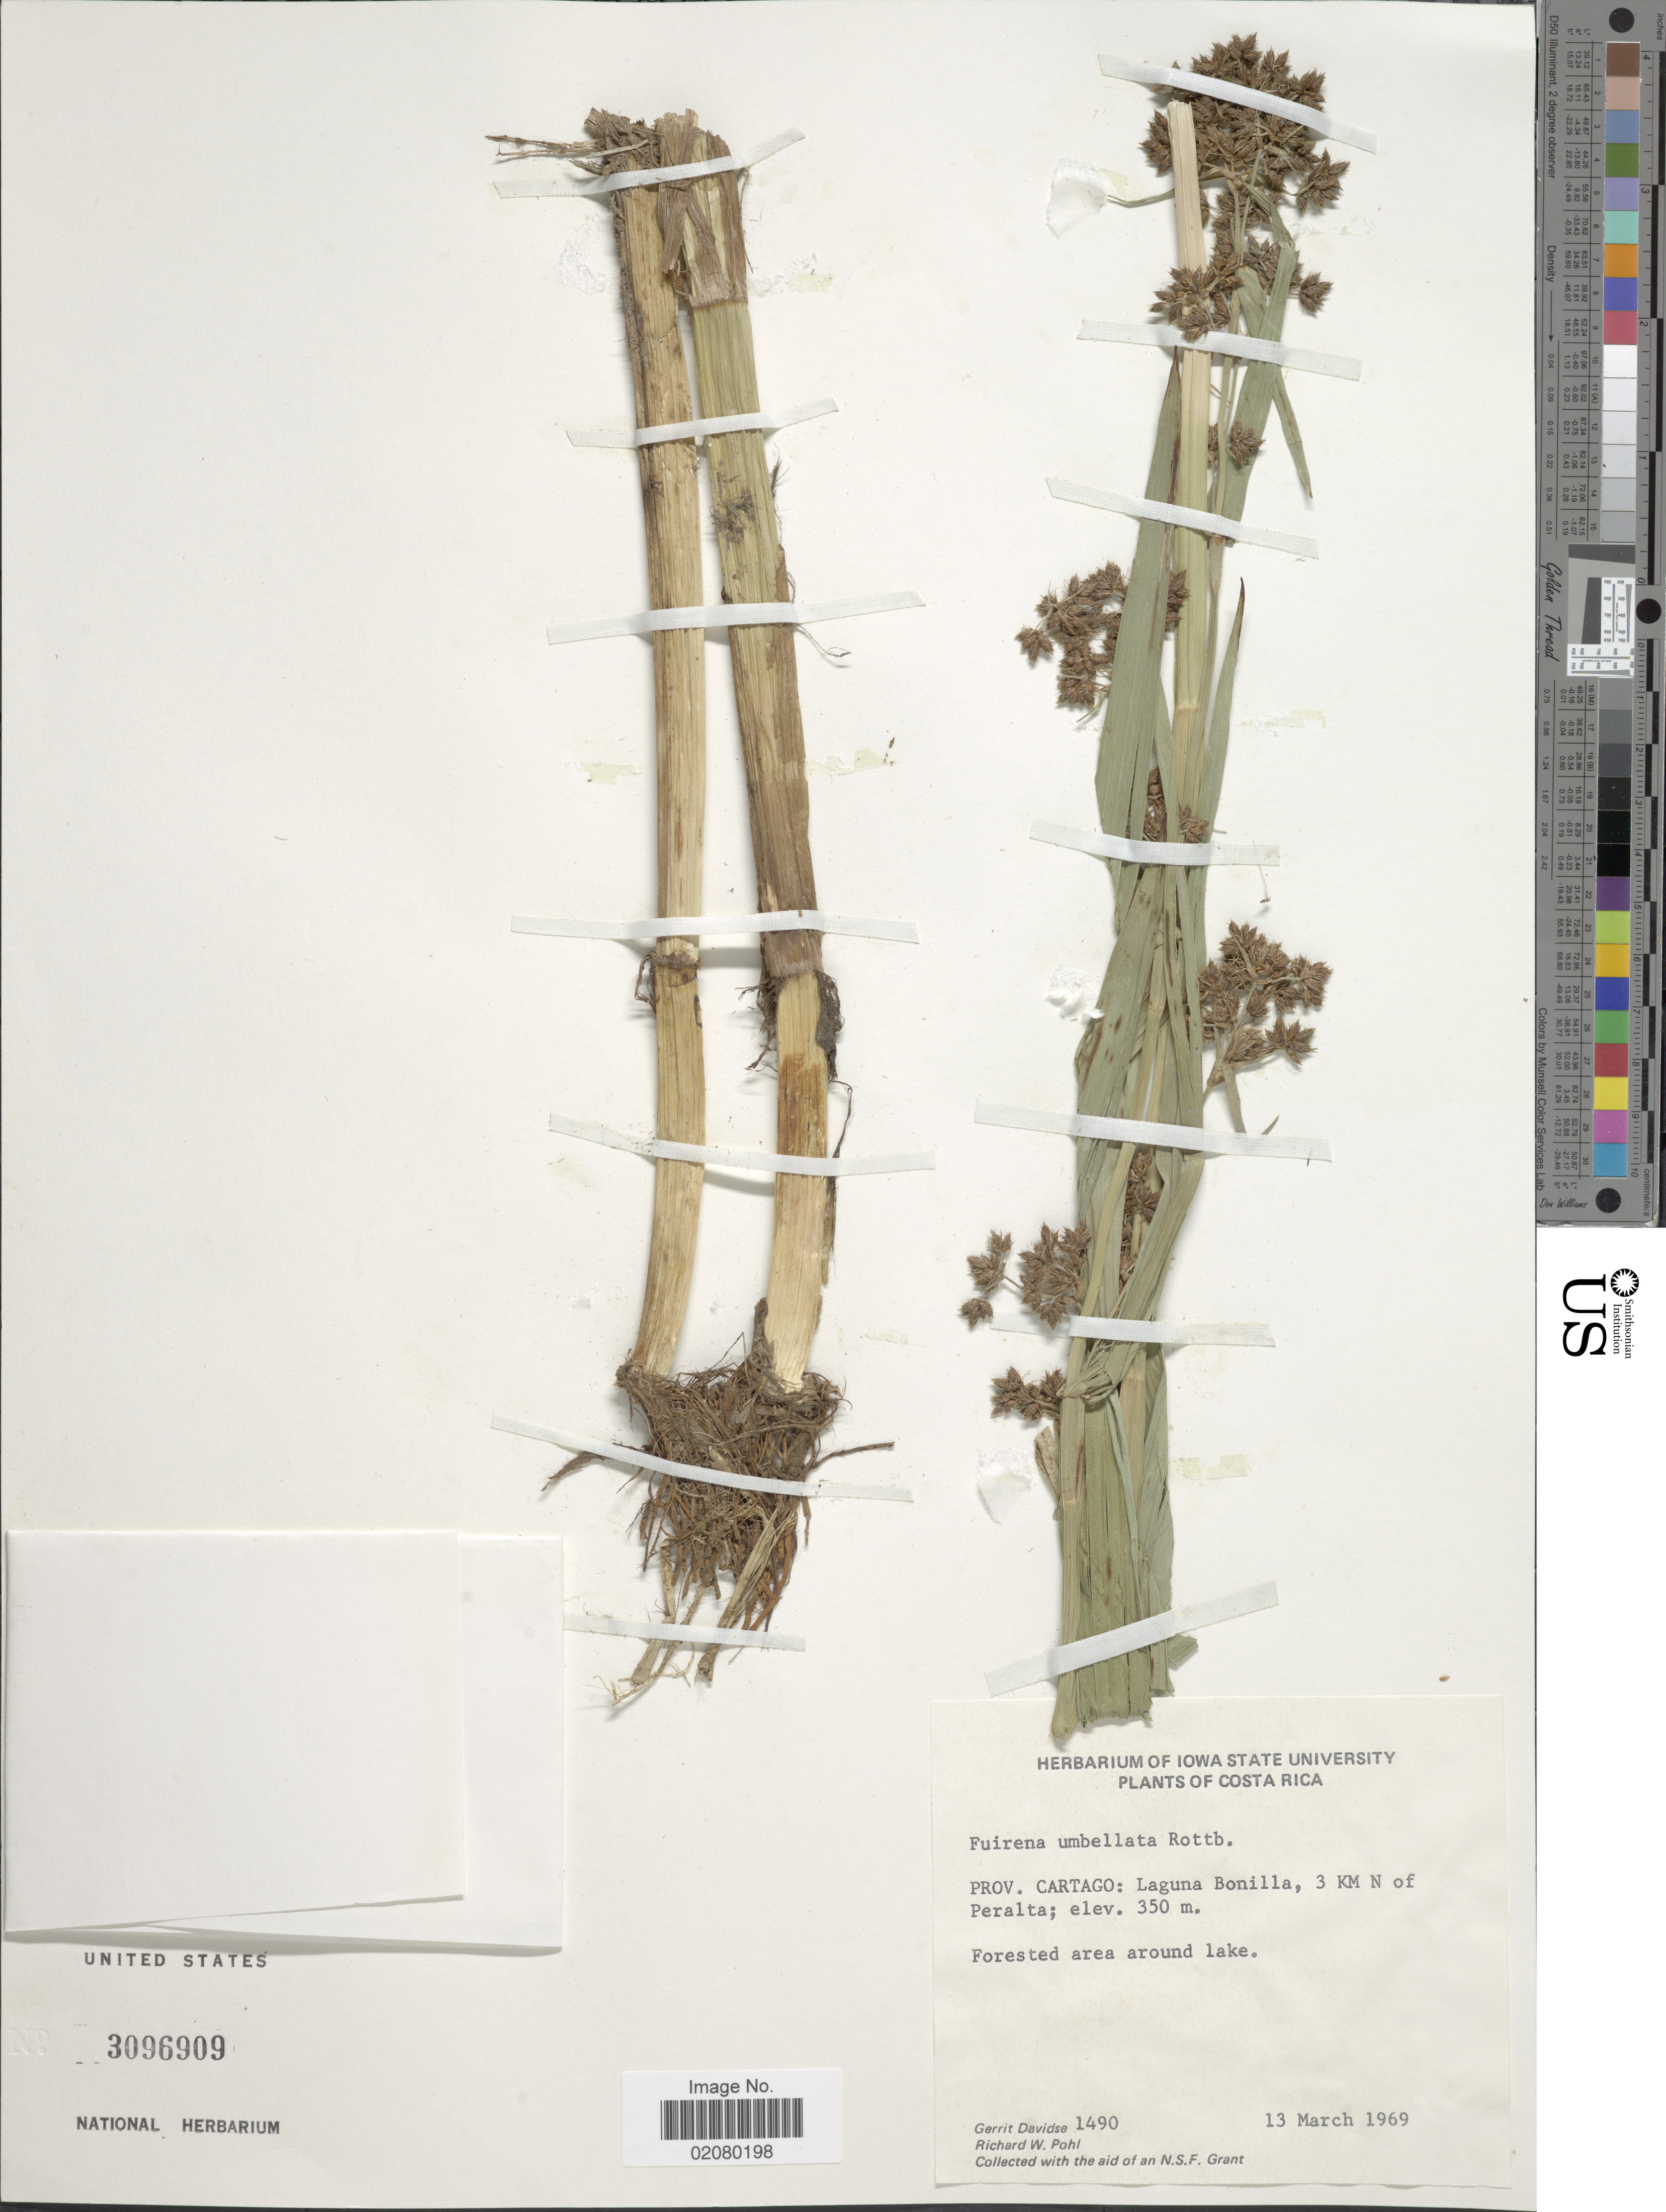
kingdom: Plantae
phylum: Tracheophyta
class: Liliopsida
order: Poales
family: Cyperaceae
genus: Fuirena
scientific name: Fuirena umbellata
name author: Rottb.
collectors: G. Davidse & R. W. Pohl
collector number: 1490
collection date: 1969-03-13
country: Costa Rica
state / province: Cartago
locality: Prov. Cartago: Laguna Bonilla, 3 KM N of Peralta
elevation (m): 350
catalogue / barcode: US 3096909